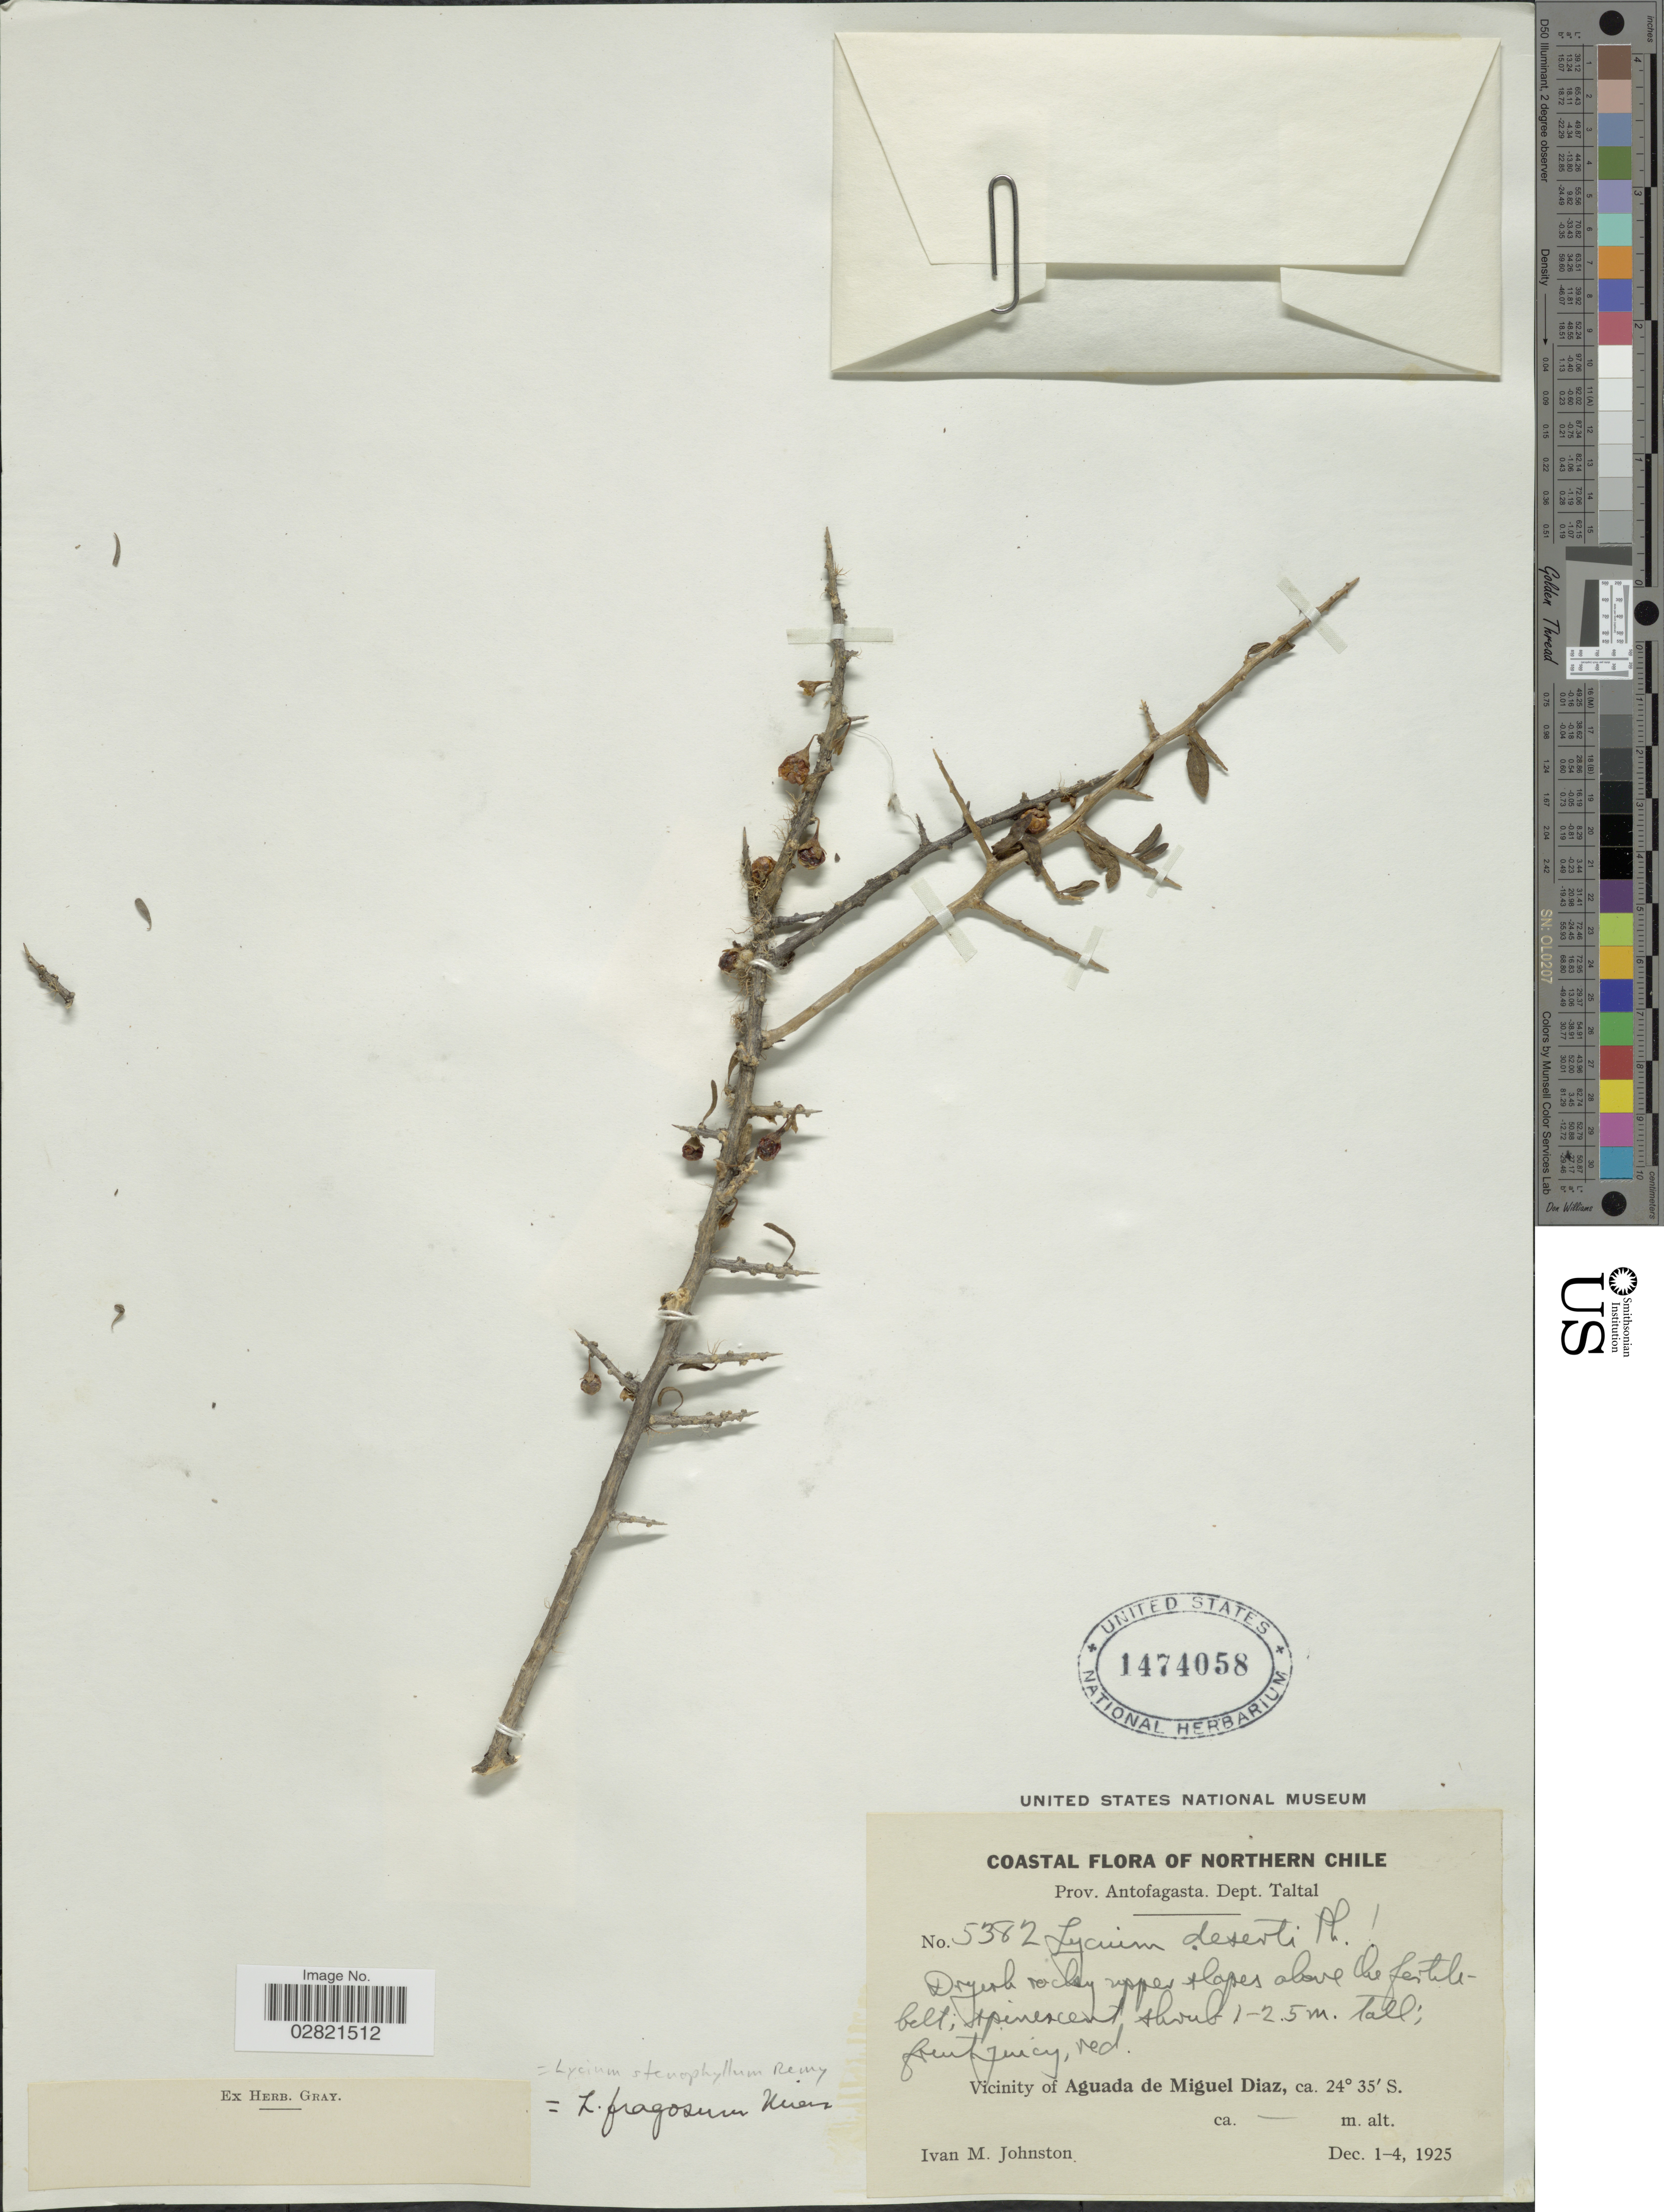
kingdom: Plantae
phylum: Tracheophyta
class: Magnoliopsida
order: Solanales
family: Solanaceae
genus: Lycium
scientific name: Lycium stenophyllum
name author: J. Rémy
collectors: I.M. Johnston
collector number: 5382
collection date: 1925-12-01/1925-12-04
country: Chile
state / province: Antofagasta (II)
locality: Coastal flora of Northern Chile. Vicinity of Aguada de Miguel Diaz.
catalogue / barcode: US 1474058